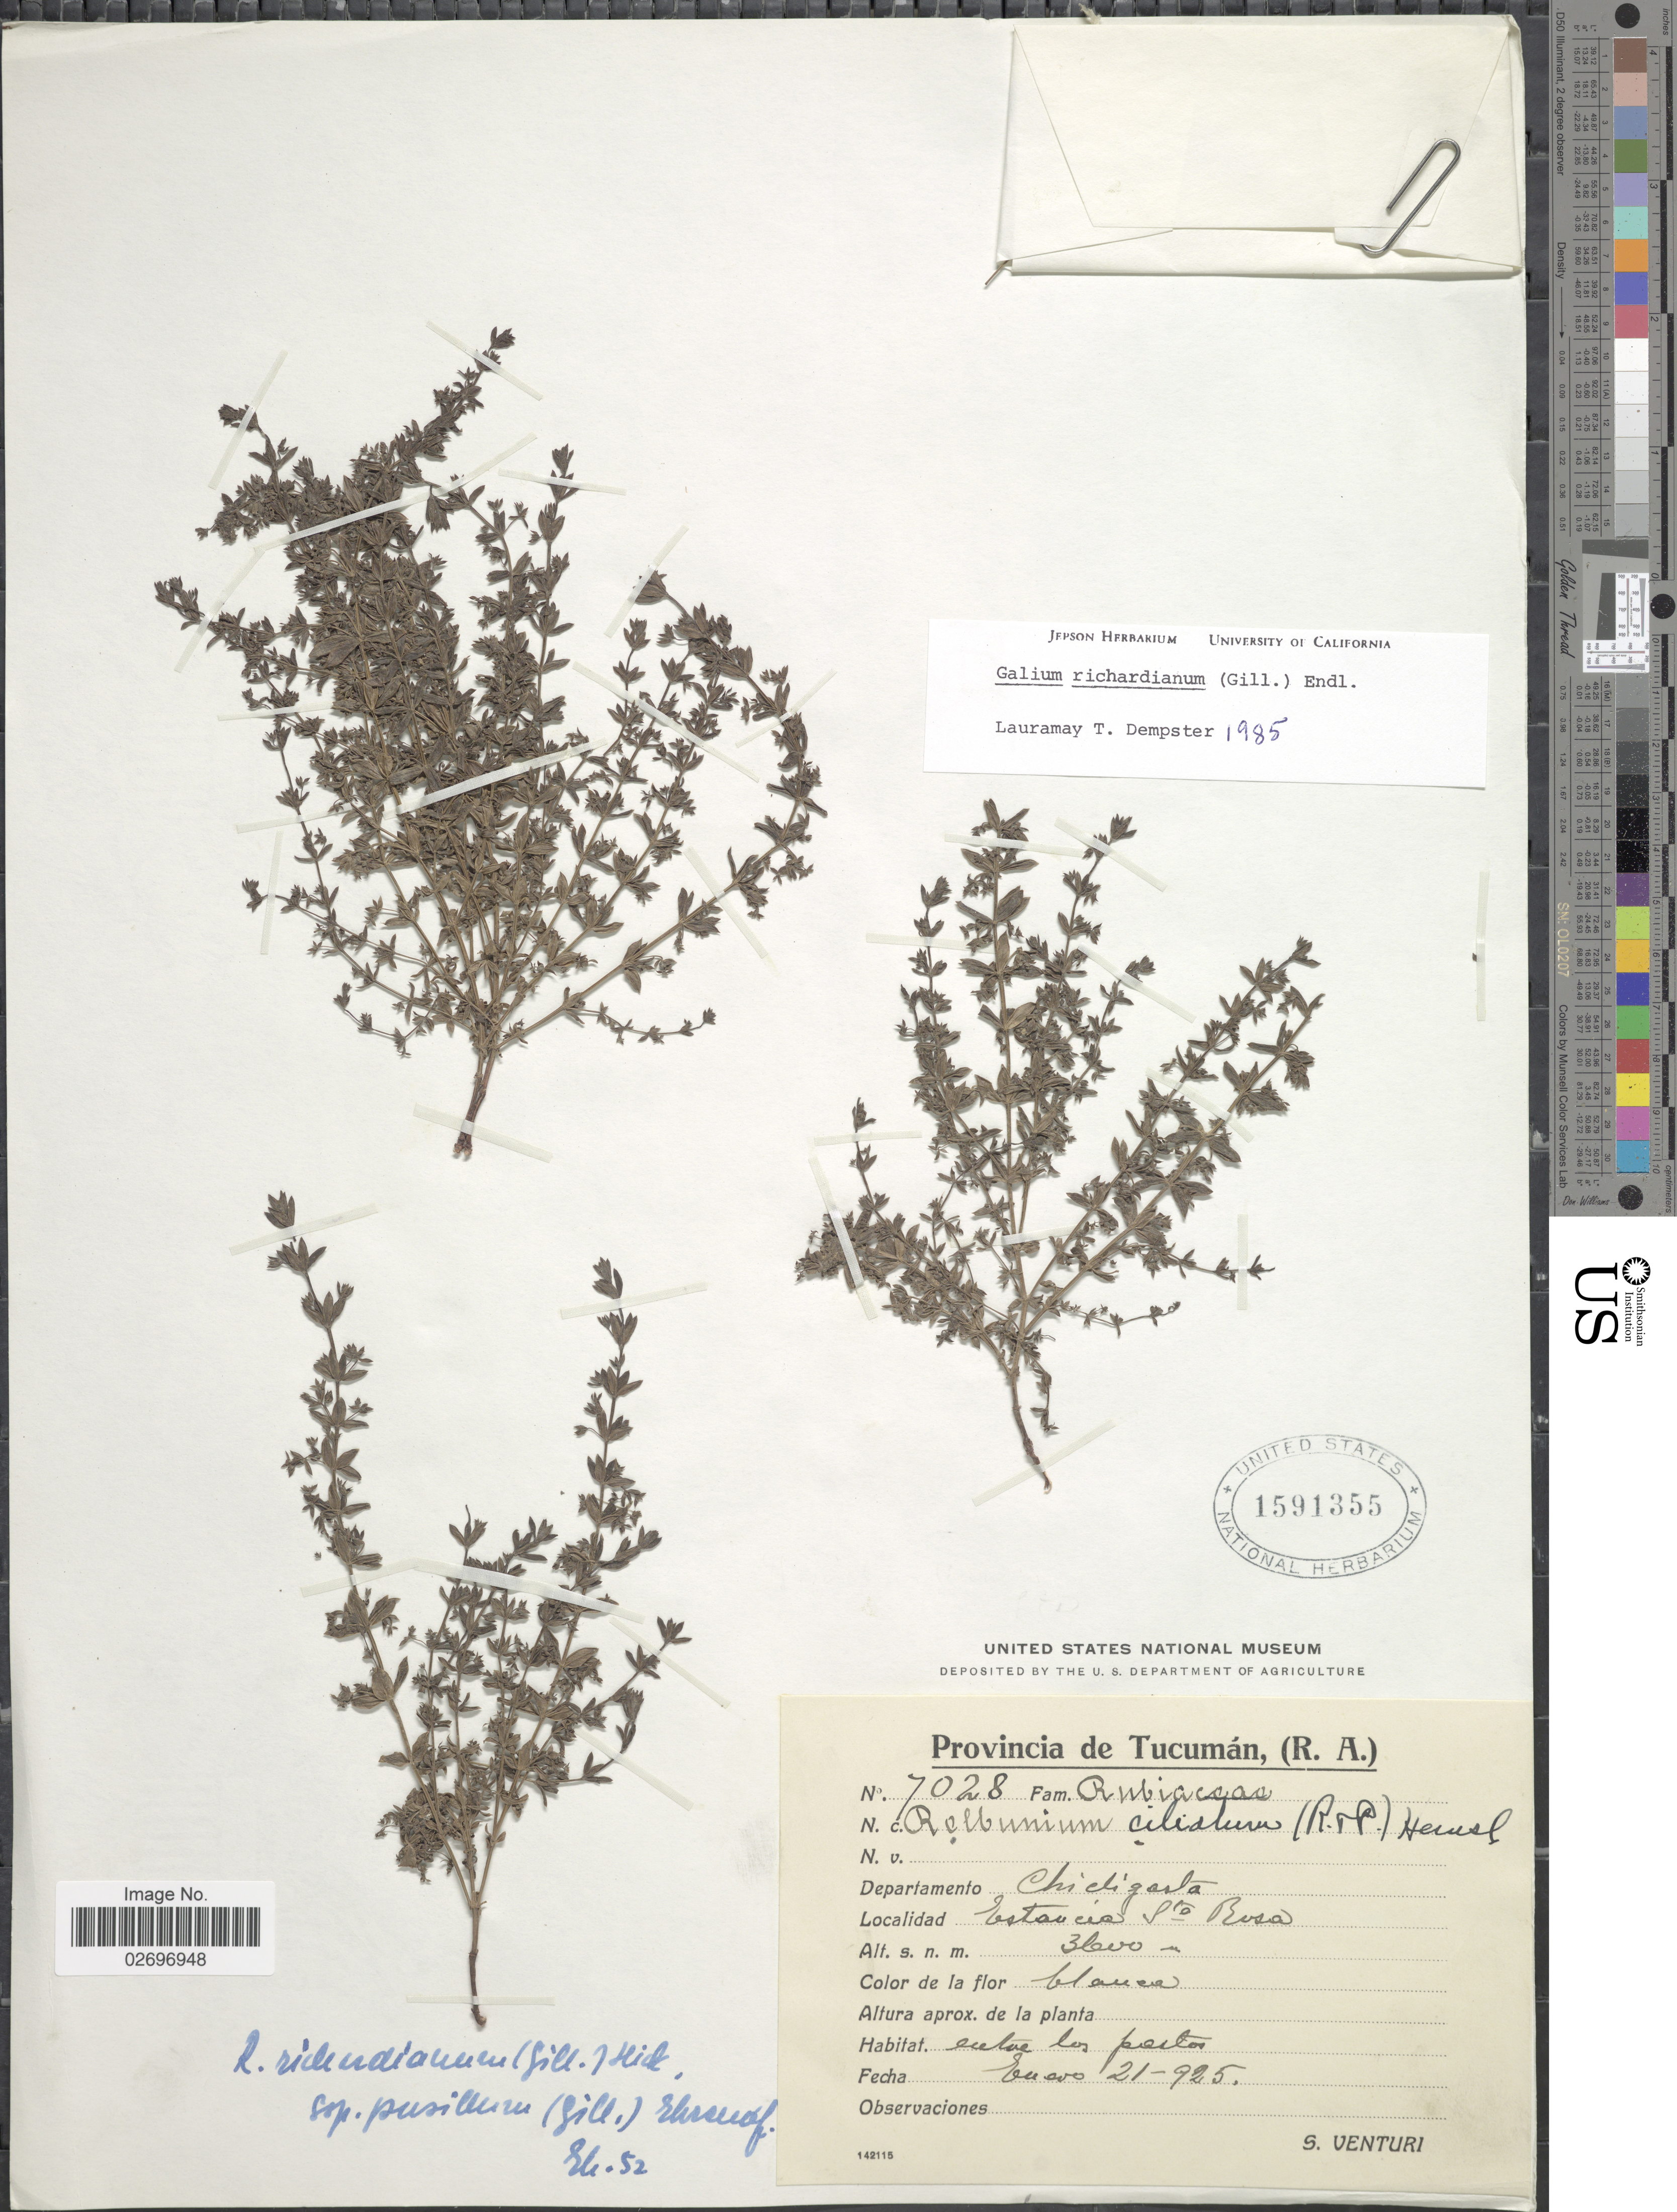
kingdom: Plantae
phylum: Tracheophyta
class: Magnoliopsida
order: Gentianales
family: Rubiaceae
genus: Galium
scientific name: Galium richardianum subsp. richardianum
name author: (Gillies ex Hook. & Arn.) Endl. ex Walp.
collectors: S. Venturi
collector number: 7028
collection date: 1925-01-21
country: Argentina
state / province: Tucuman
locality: Provincia de Tucuman, (R.A.), Departamento Chicligasta, Estancia Sta. Rosa, entre los pastos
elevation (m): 3600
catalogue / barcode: US 1591355